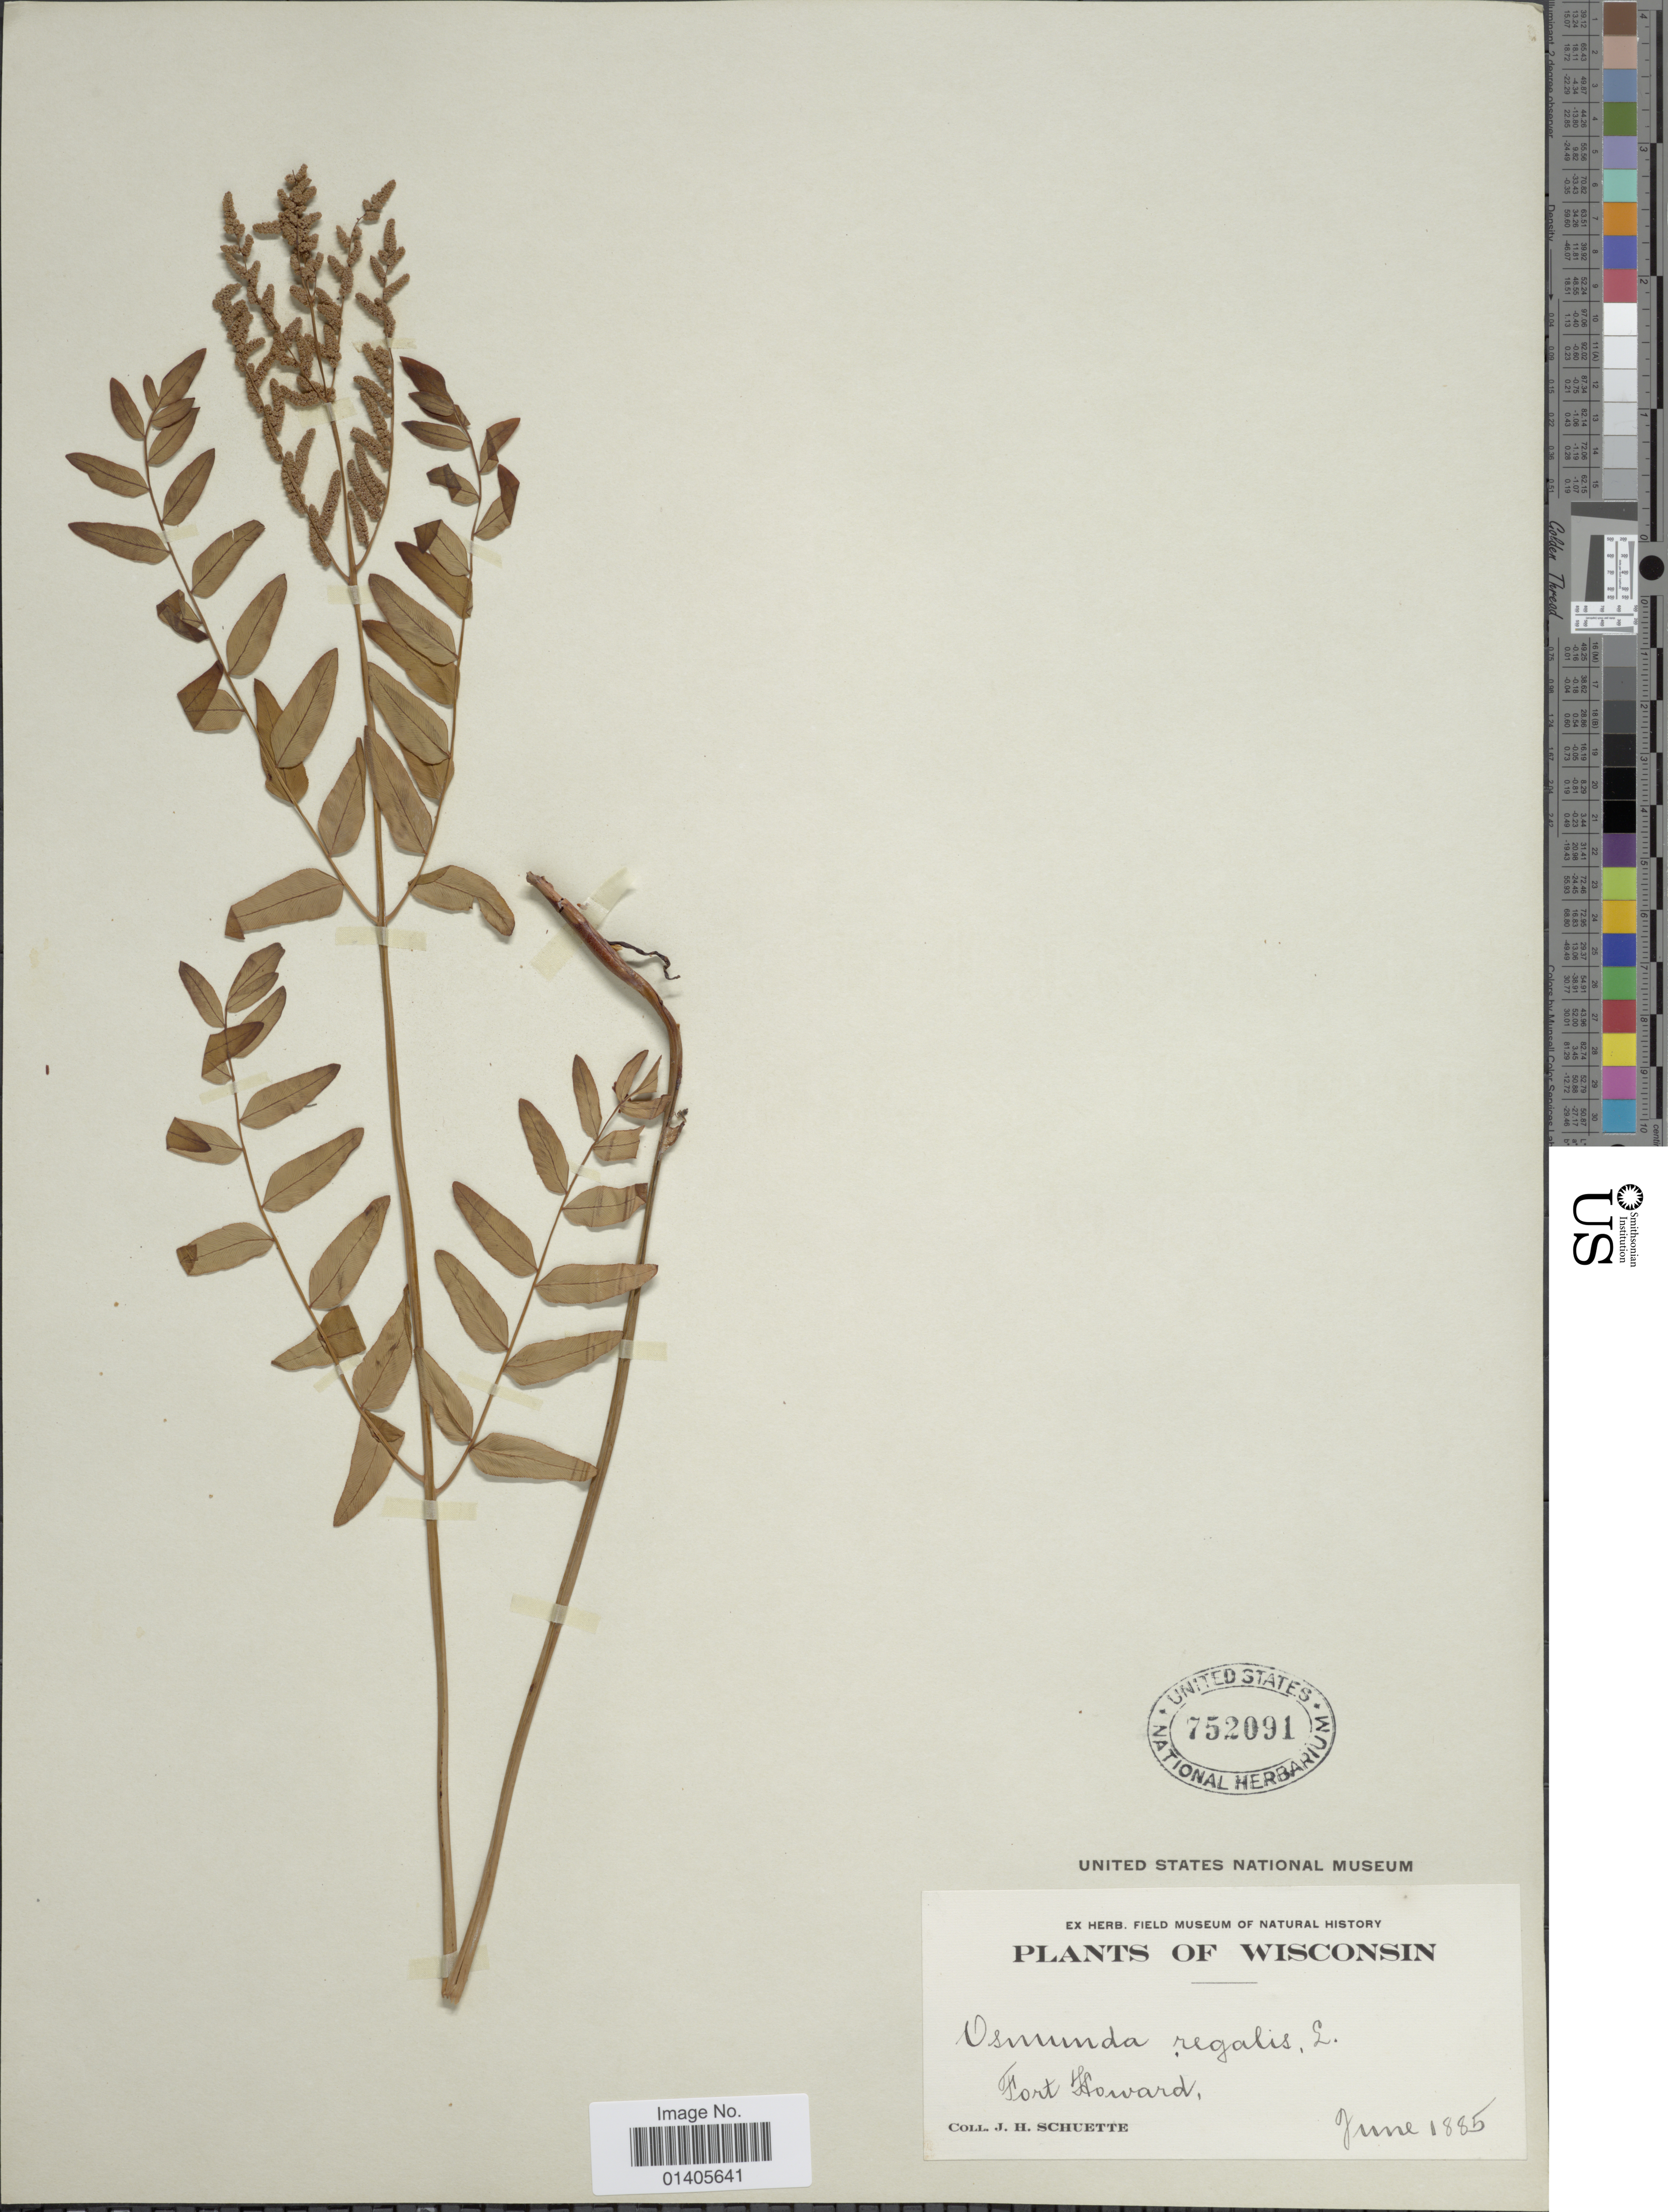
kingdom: Plantae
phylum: Tracheophyta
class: Polypodiopsida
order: Osmundales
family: Osmundaceae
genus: Osmunda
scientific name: Osmunda regalis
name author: L.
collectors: J. H. Schuette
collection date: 1885-06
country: United States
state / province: Wisconsin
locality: Fort Howard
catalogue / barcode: US 752091